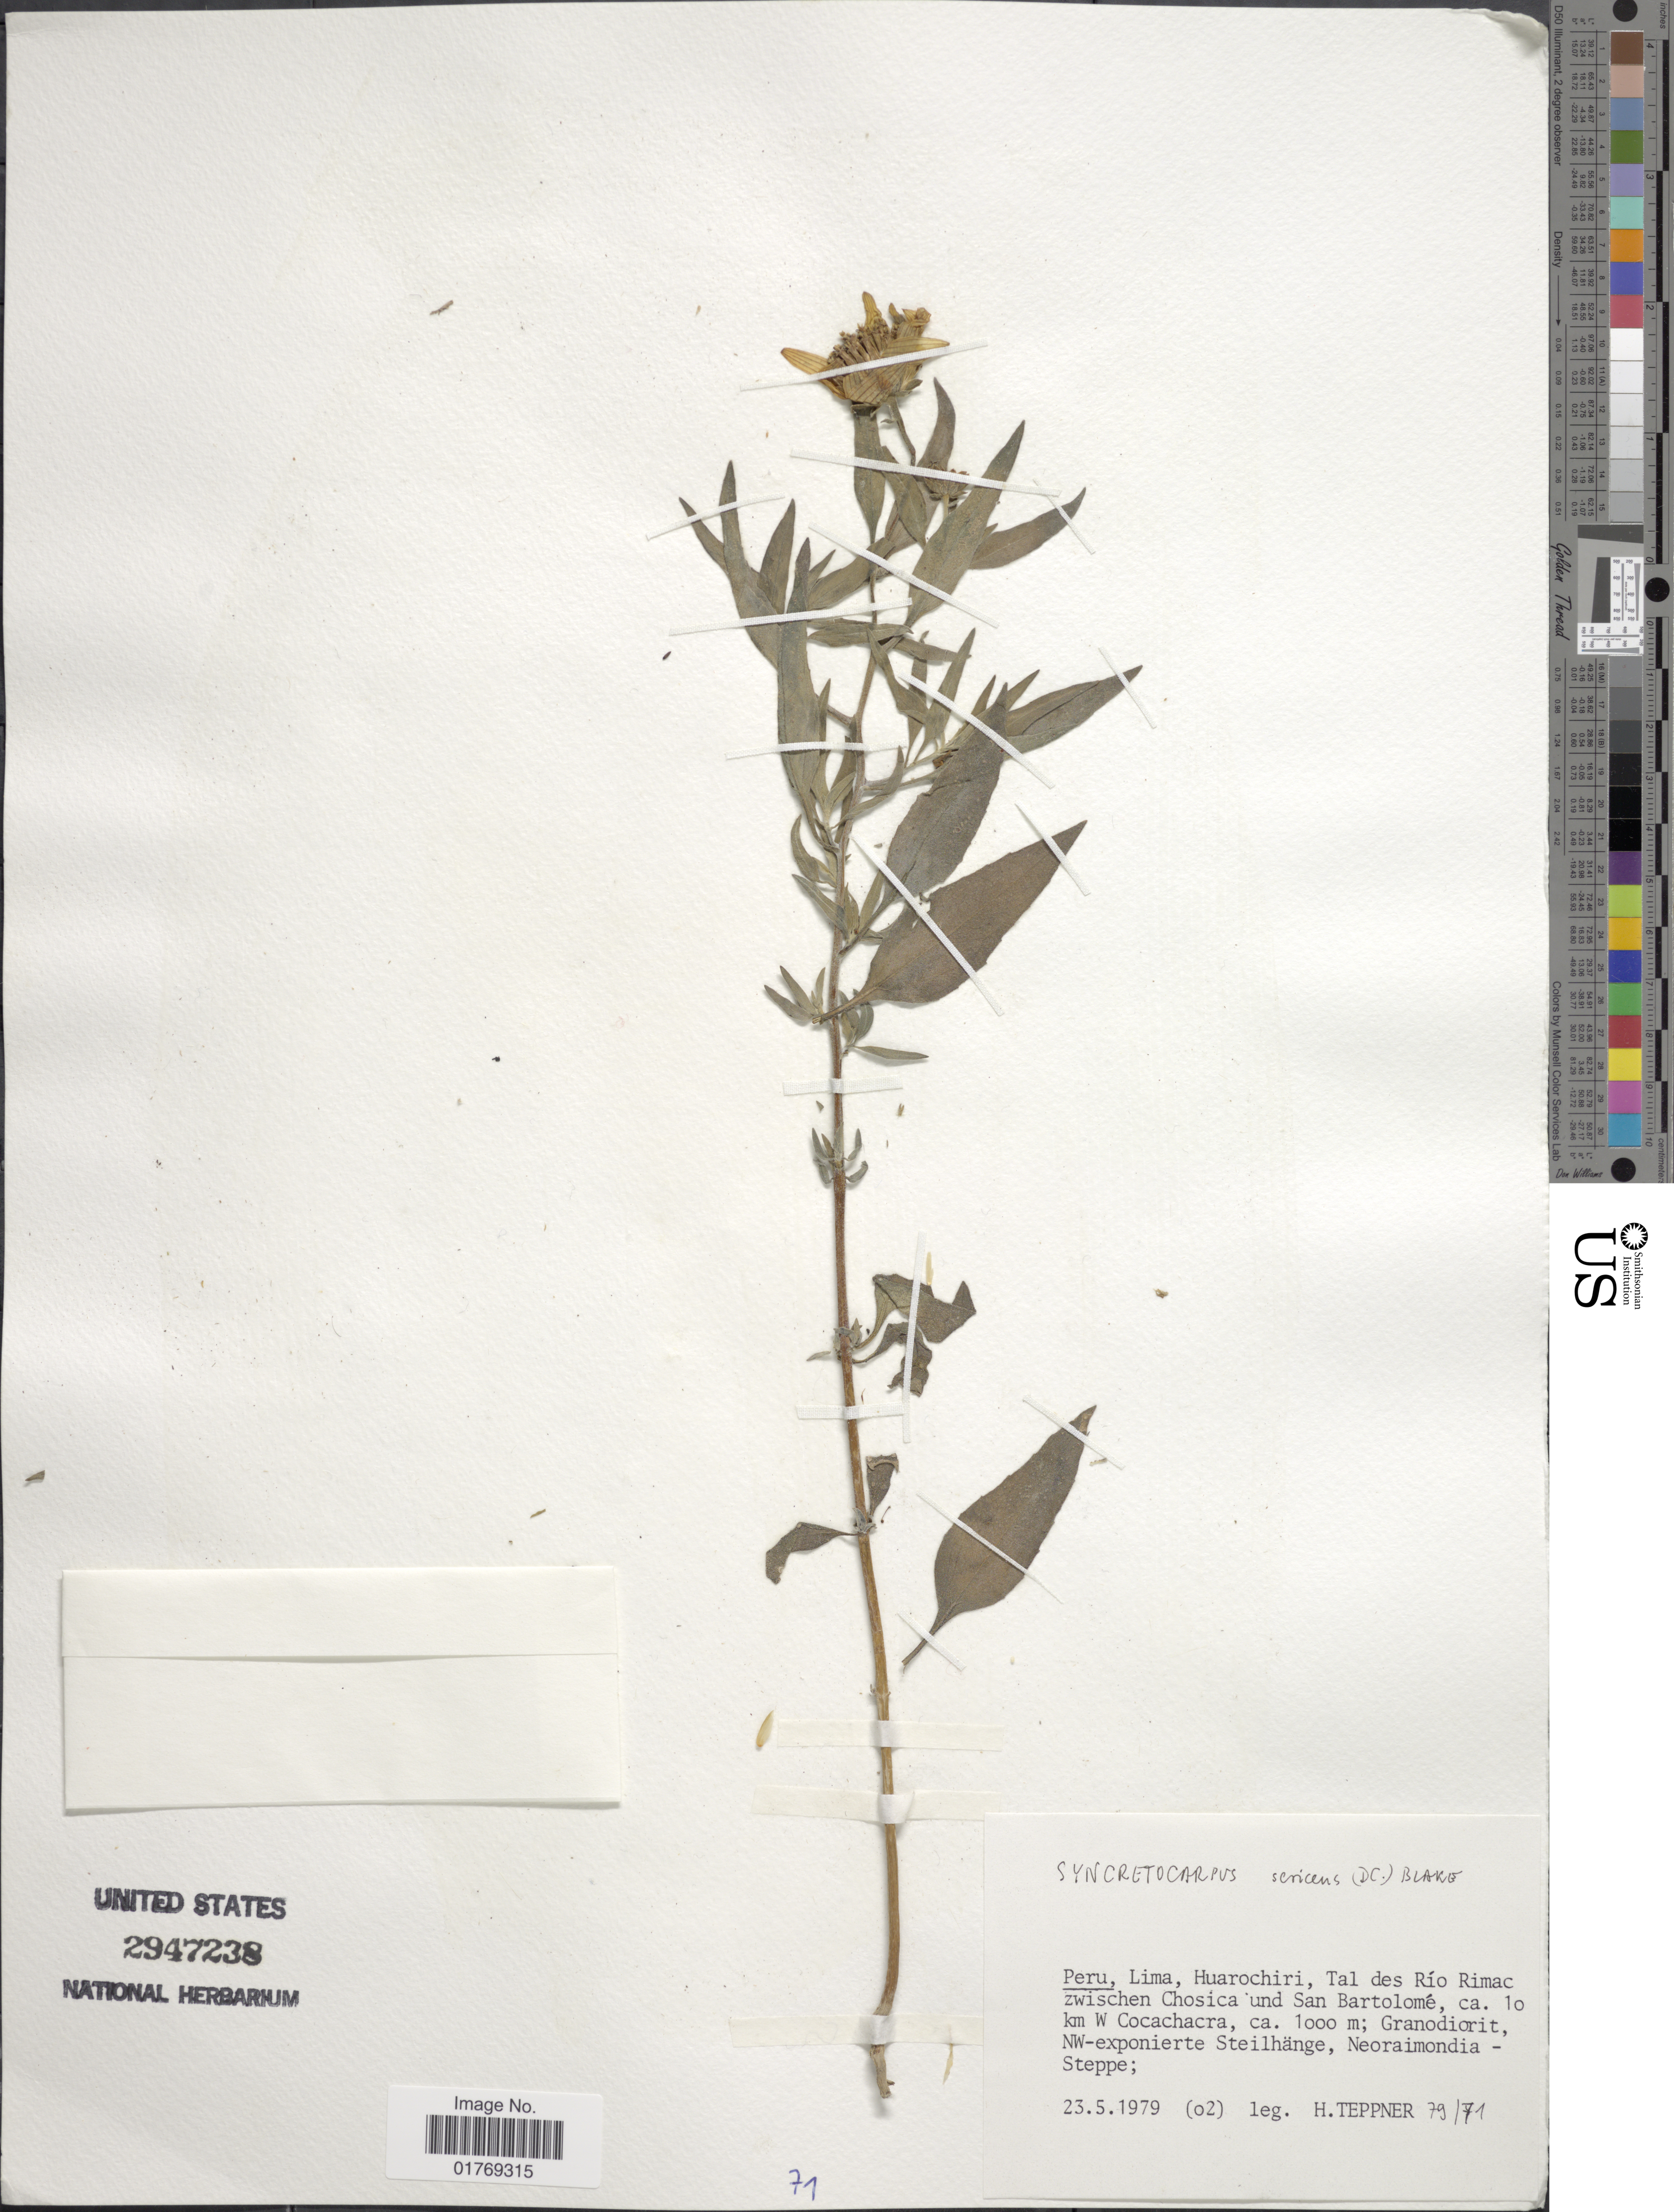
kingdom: Plantae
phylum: Tracheophyta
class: Magnoliopsida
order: Asterales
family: Asteraceae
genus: Syncretocarpus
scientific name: Syncretocarpus sericeus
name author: S.F. Blake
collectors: H. Teppner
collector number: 79/71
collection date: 1979-05-23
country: Peru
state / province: Lima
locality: Peru, Lima, Huarochiri, Tal des Río Rimac zwischen Chosica und San Bartolomé, ca. 10 km W Cocachacra. Granodiorit, NW-exponierte Steilhänge, Neoraimondia - Steppe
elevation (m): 1000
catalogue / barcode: US 2947238